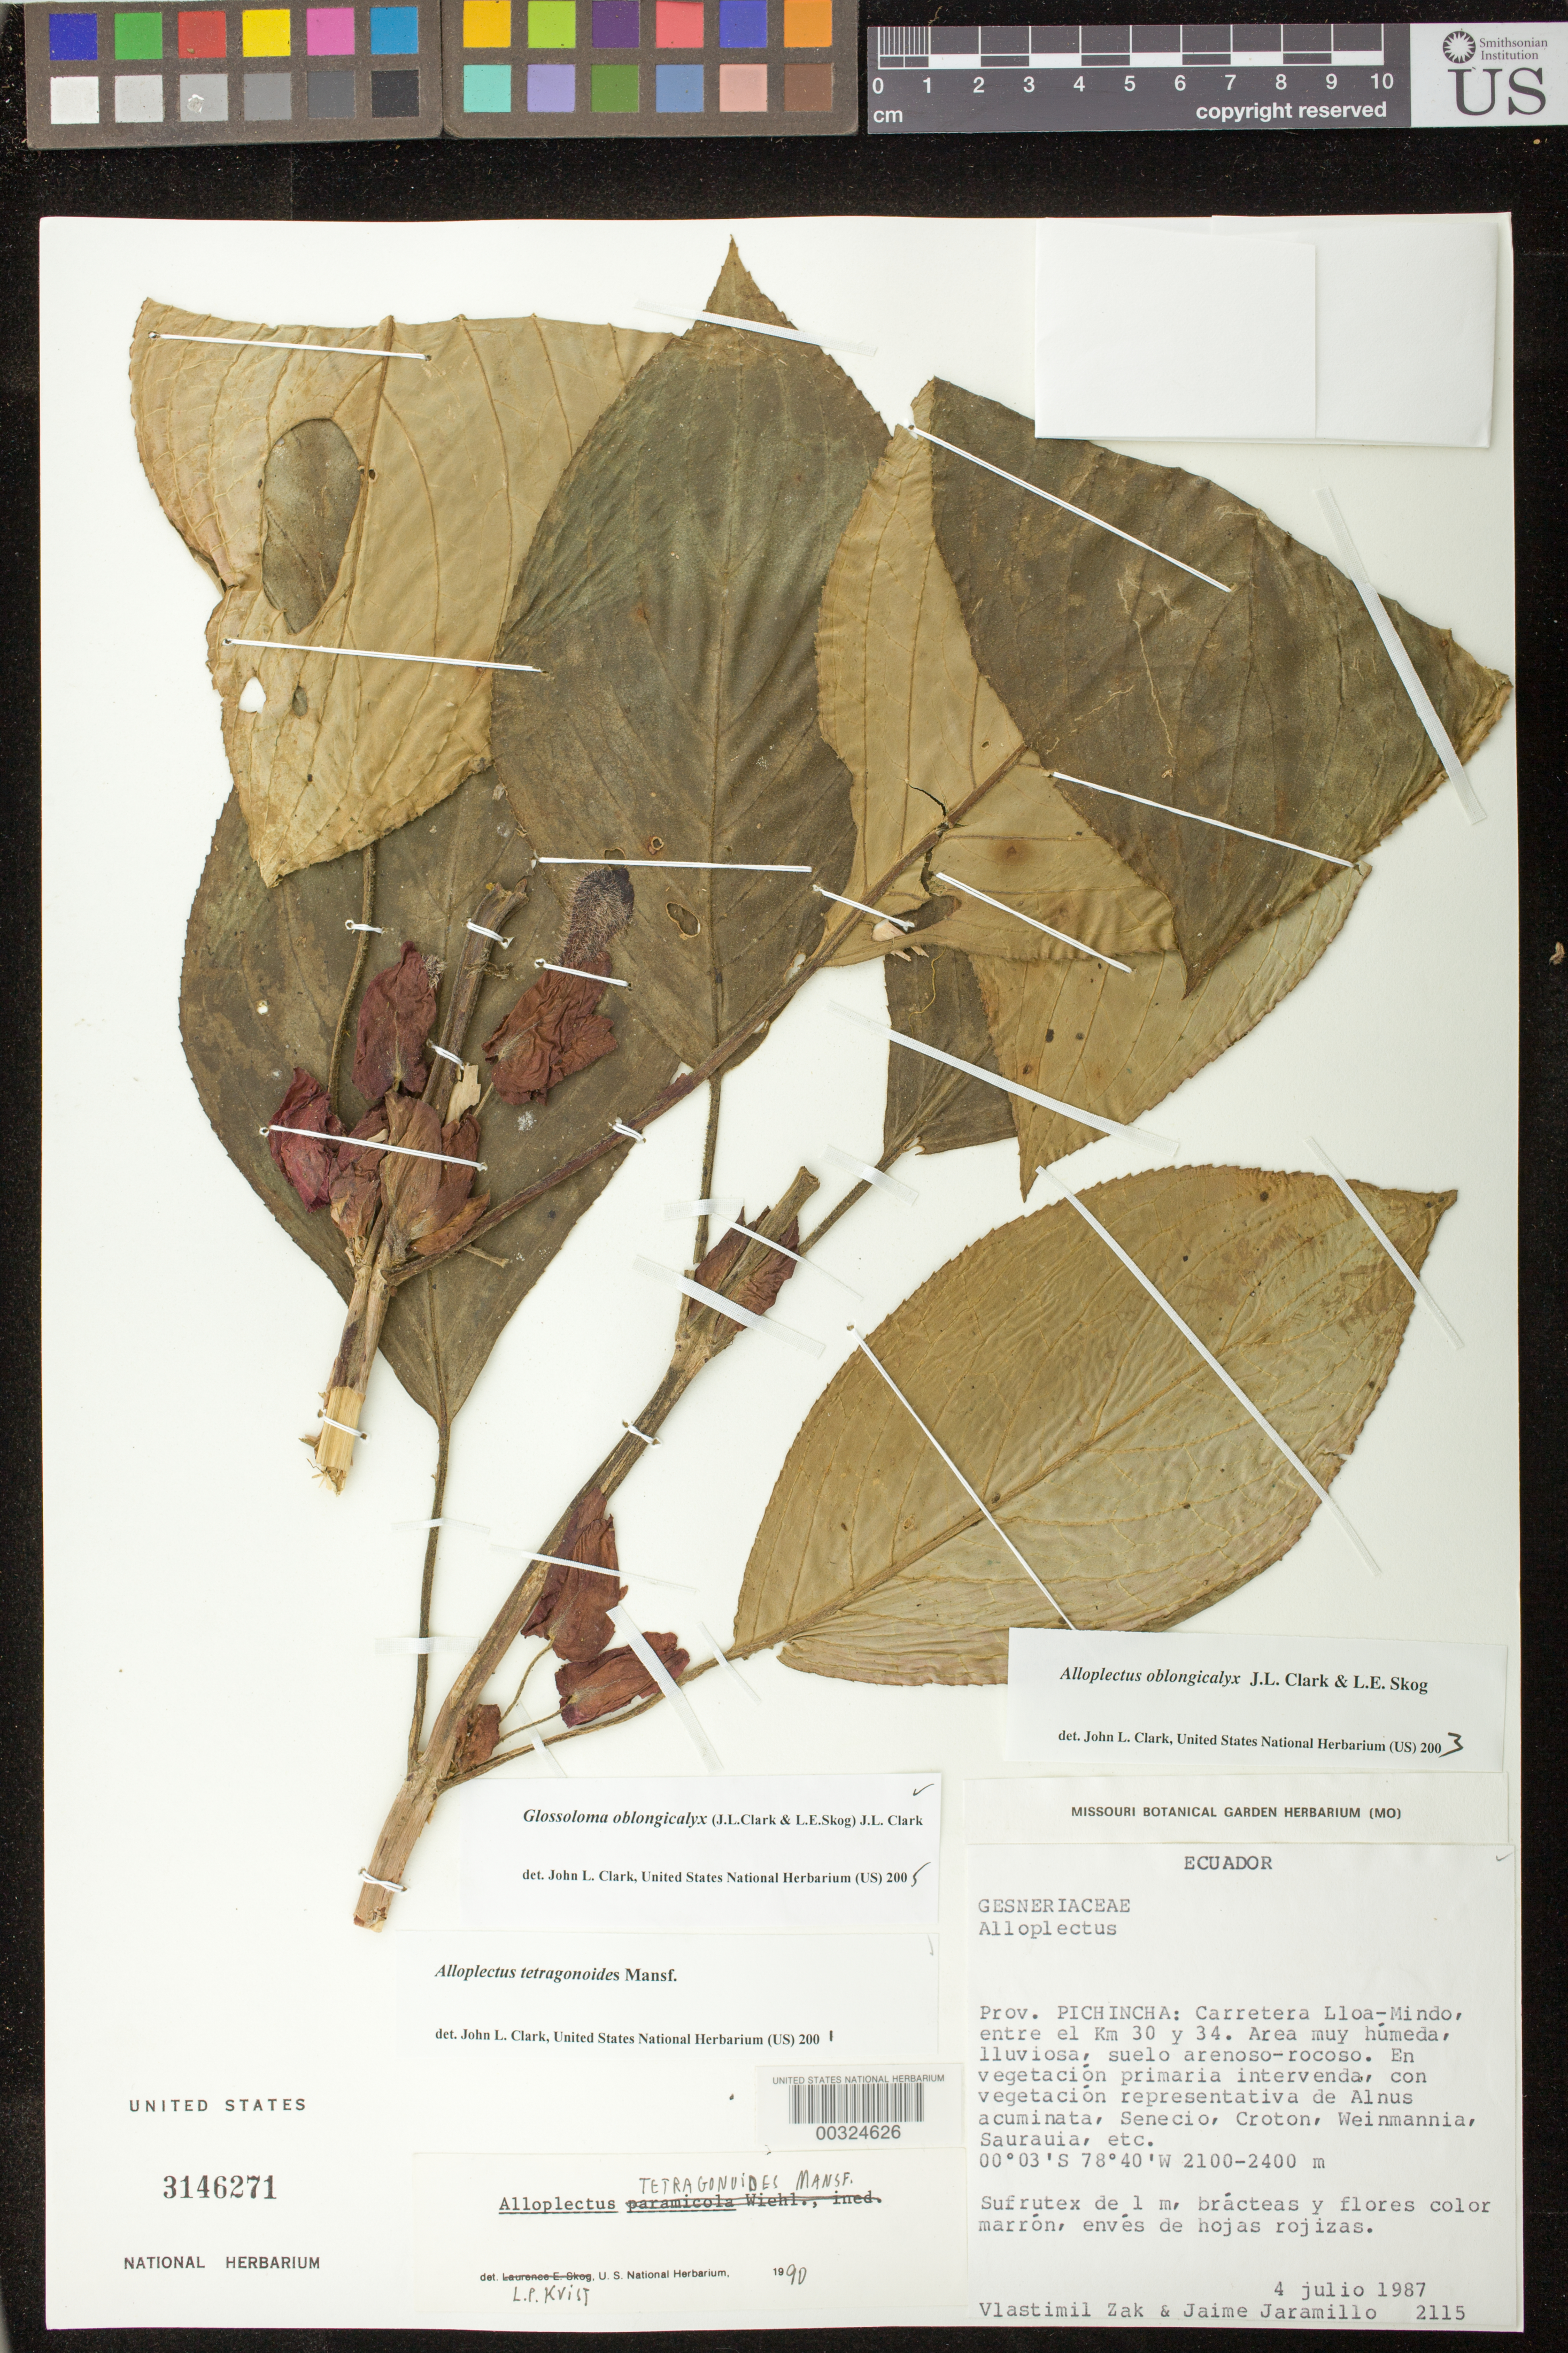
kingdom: Plantae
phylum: Tracheophyta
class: Magnoliopsida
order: Lamiales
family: Gesneriaceae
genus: Glossoloma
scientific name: Glossoloma oblongicalyx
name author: (J.L. Clark & L.E. Skog) J.L. Clark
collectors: V. Zak & J. L. Jaramillo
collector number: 2115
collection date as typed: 04 Jul 1987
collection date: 1987-07-04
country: Ecuador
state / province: Pichincha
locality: Carretera Lloa - Mindo entre el Km 30 y 34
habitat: Area muy húmeda, lluviosa, suelo arenoso-rocoso; ;en vegetación primaria intervenda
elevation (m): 2100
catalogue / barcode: US 3146271